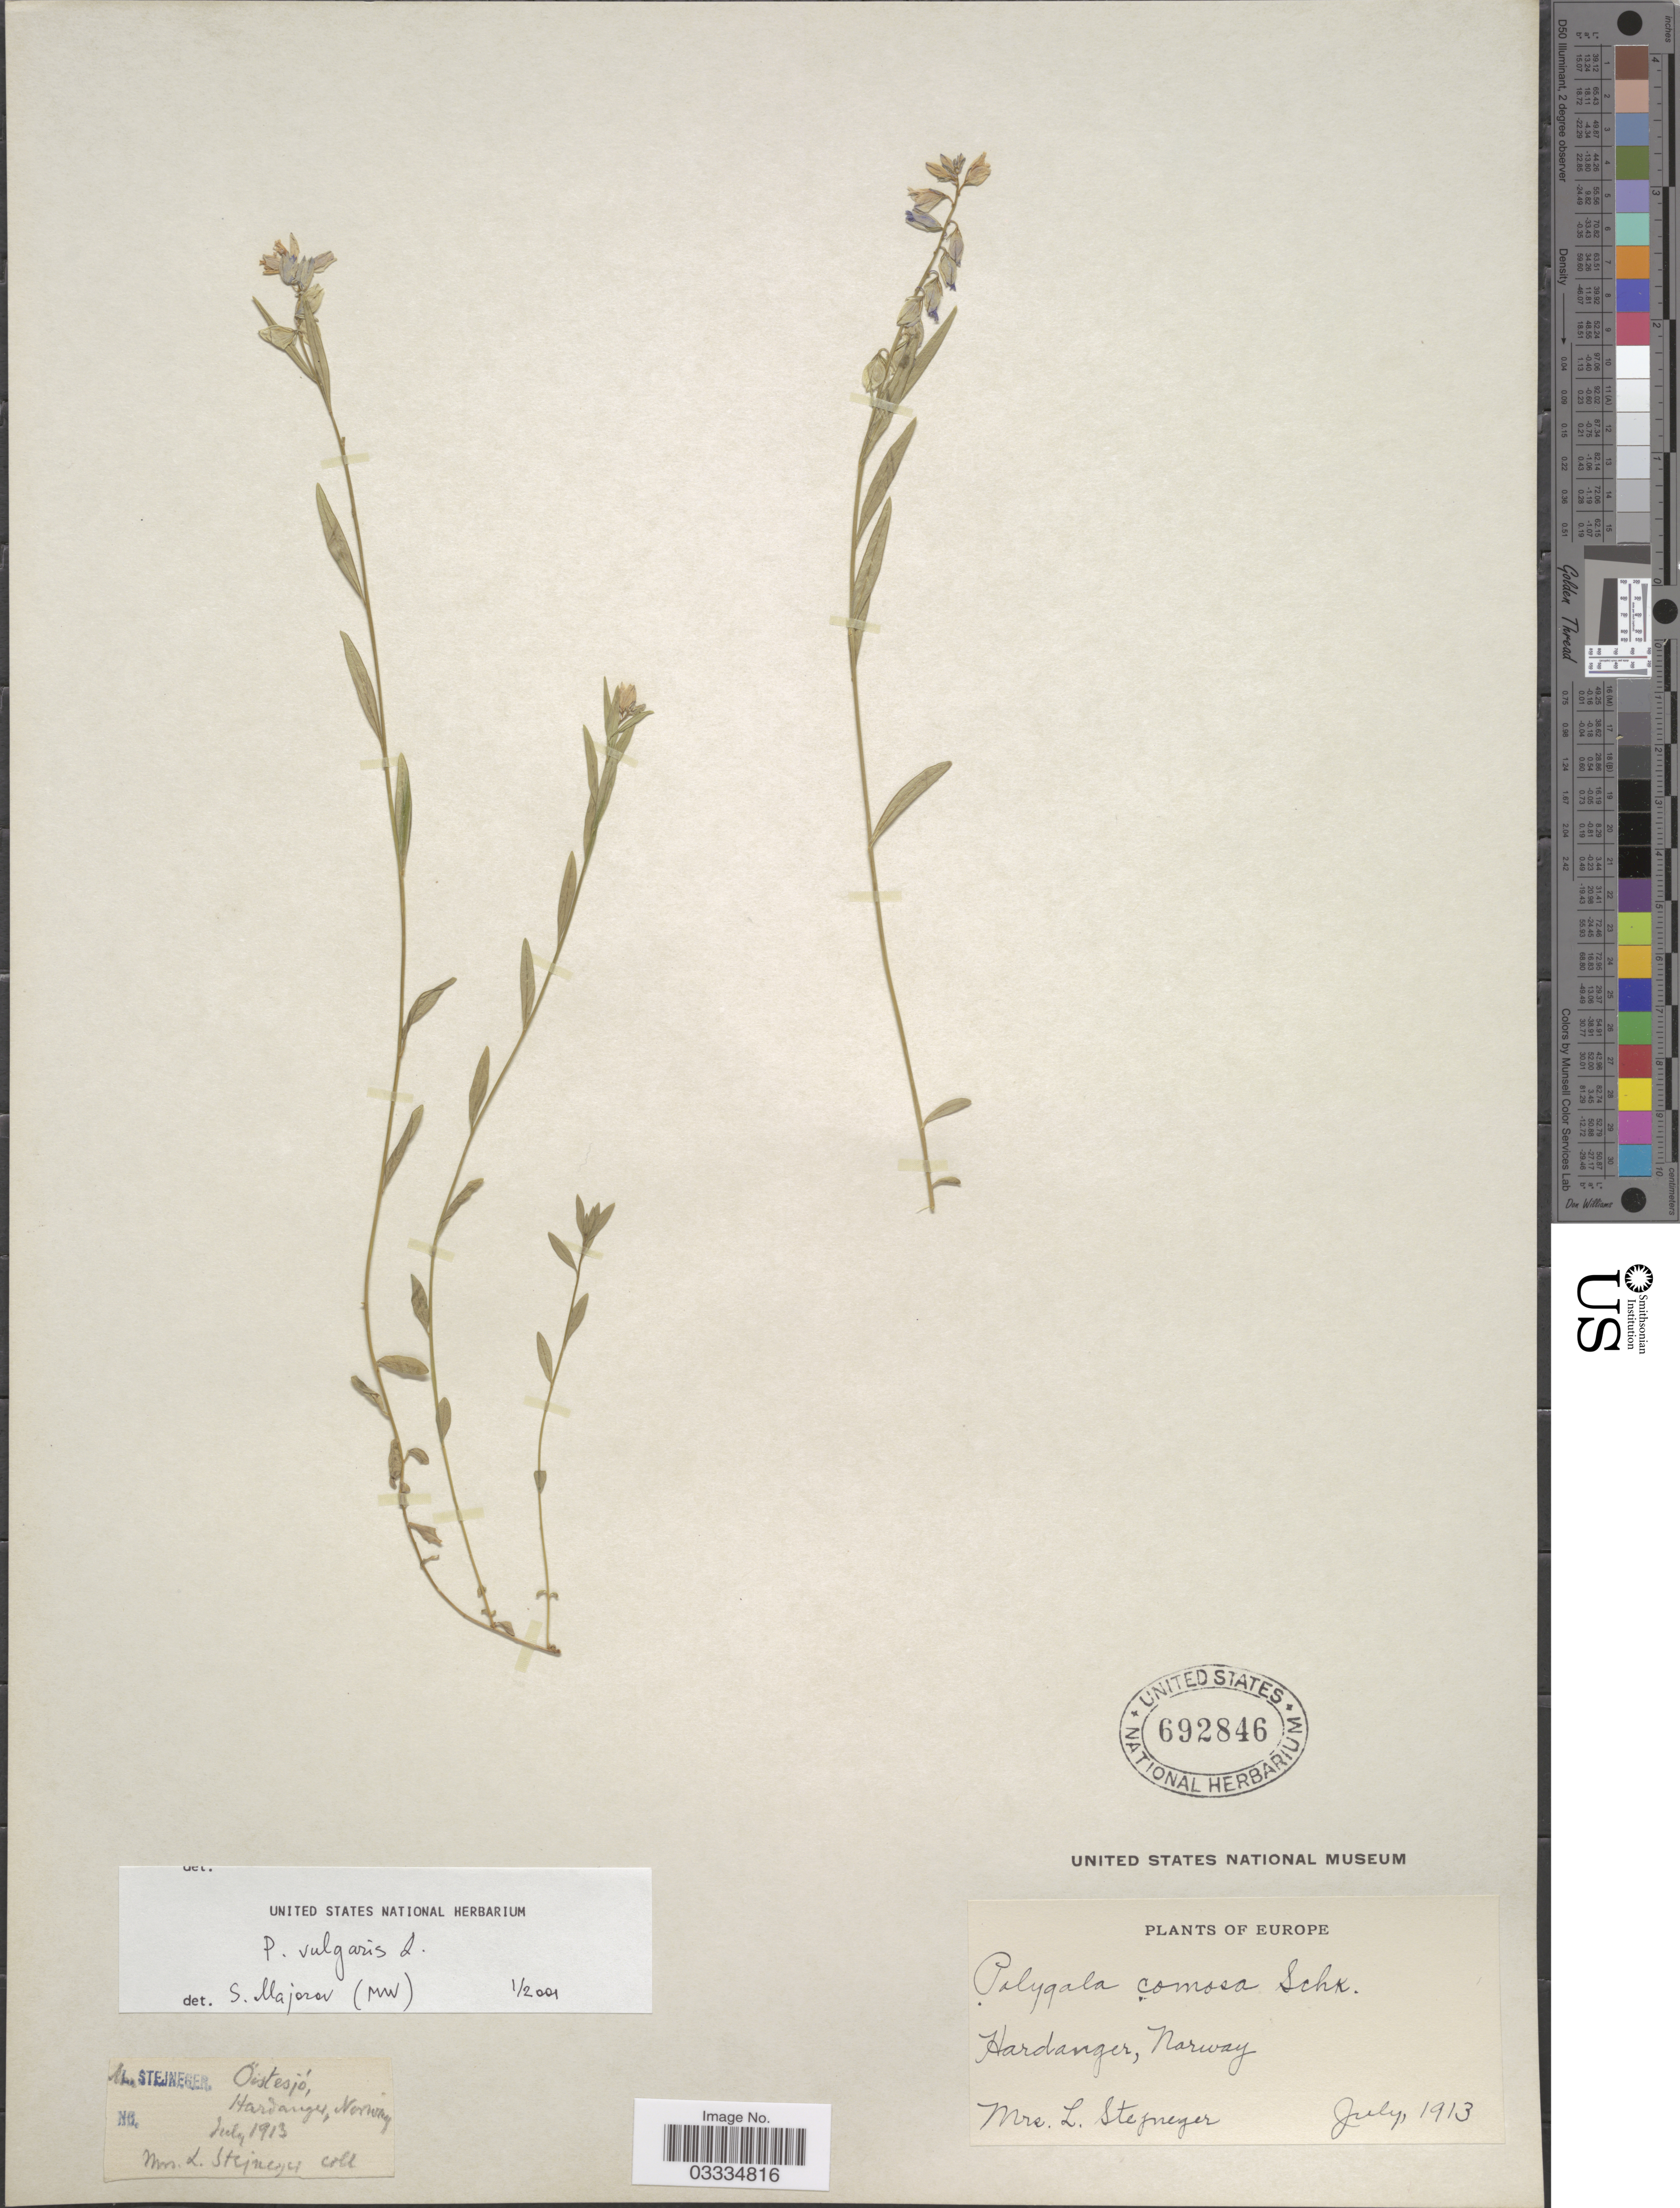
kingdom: Plantae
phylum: Tracheophyta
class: Magnoliopsida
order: Fabales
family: Polygalaceae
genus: Polygala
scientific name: Polygala vulgaris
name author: L.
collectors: L. Stejneger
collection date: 1913-07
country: Norway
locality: Öistesjö, Hardanger.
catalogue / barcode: US 692846